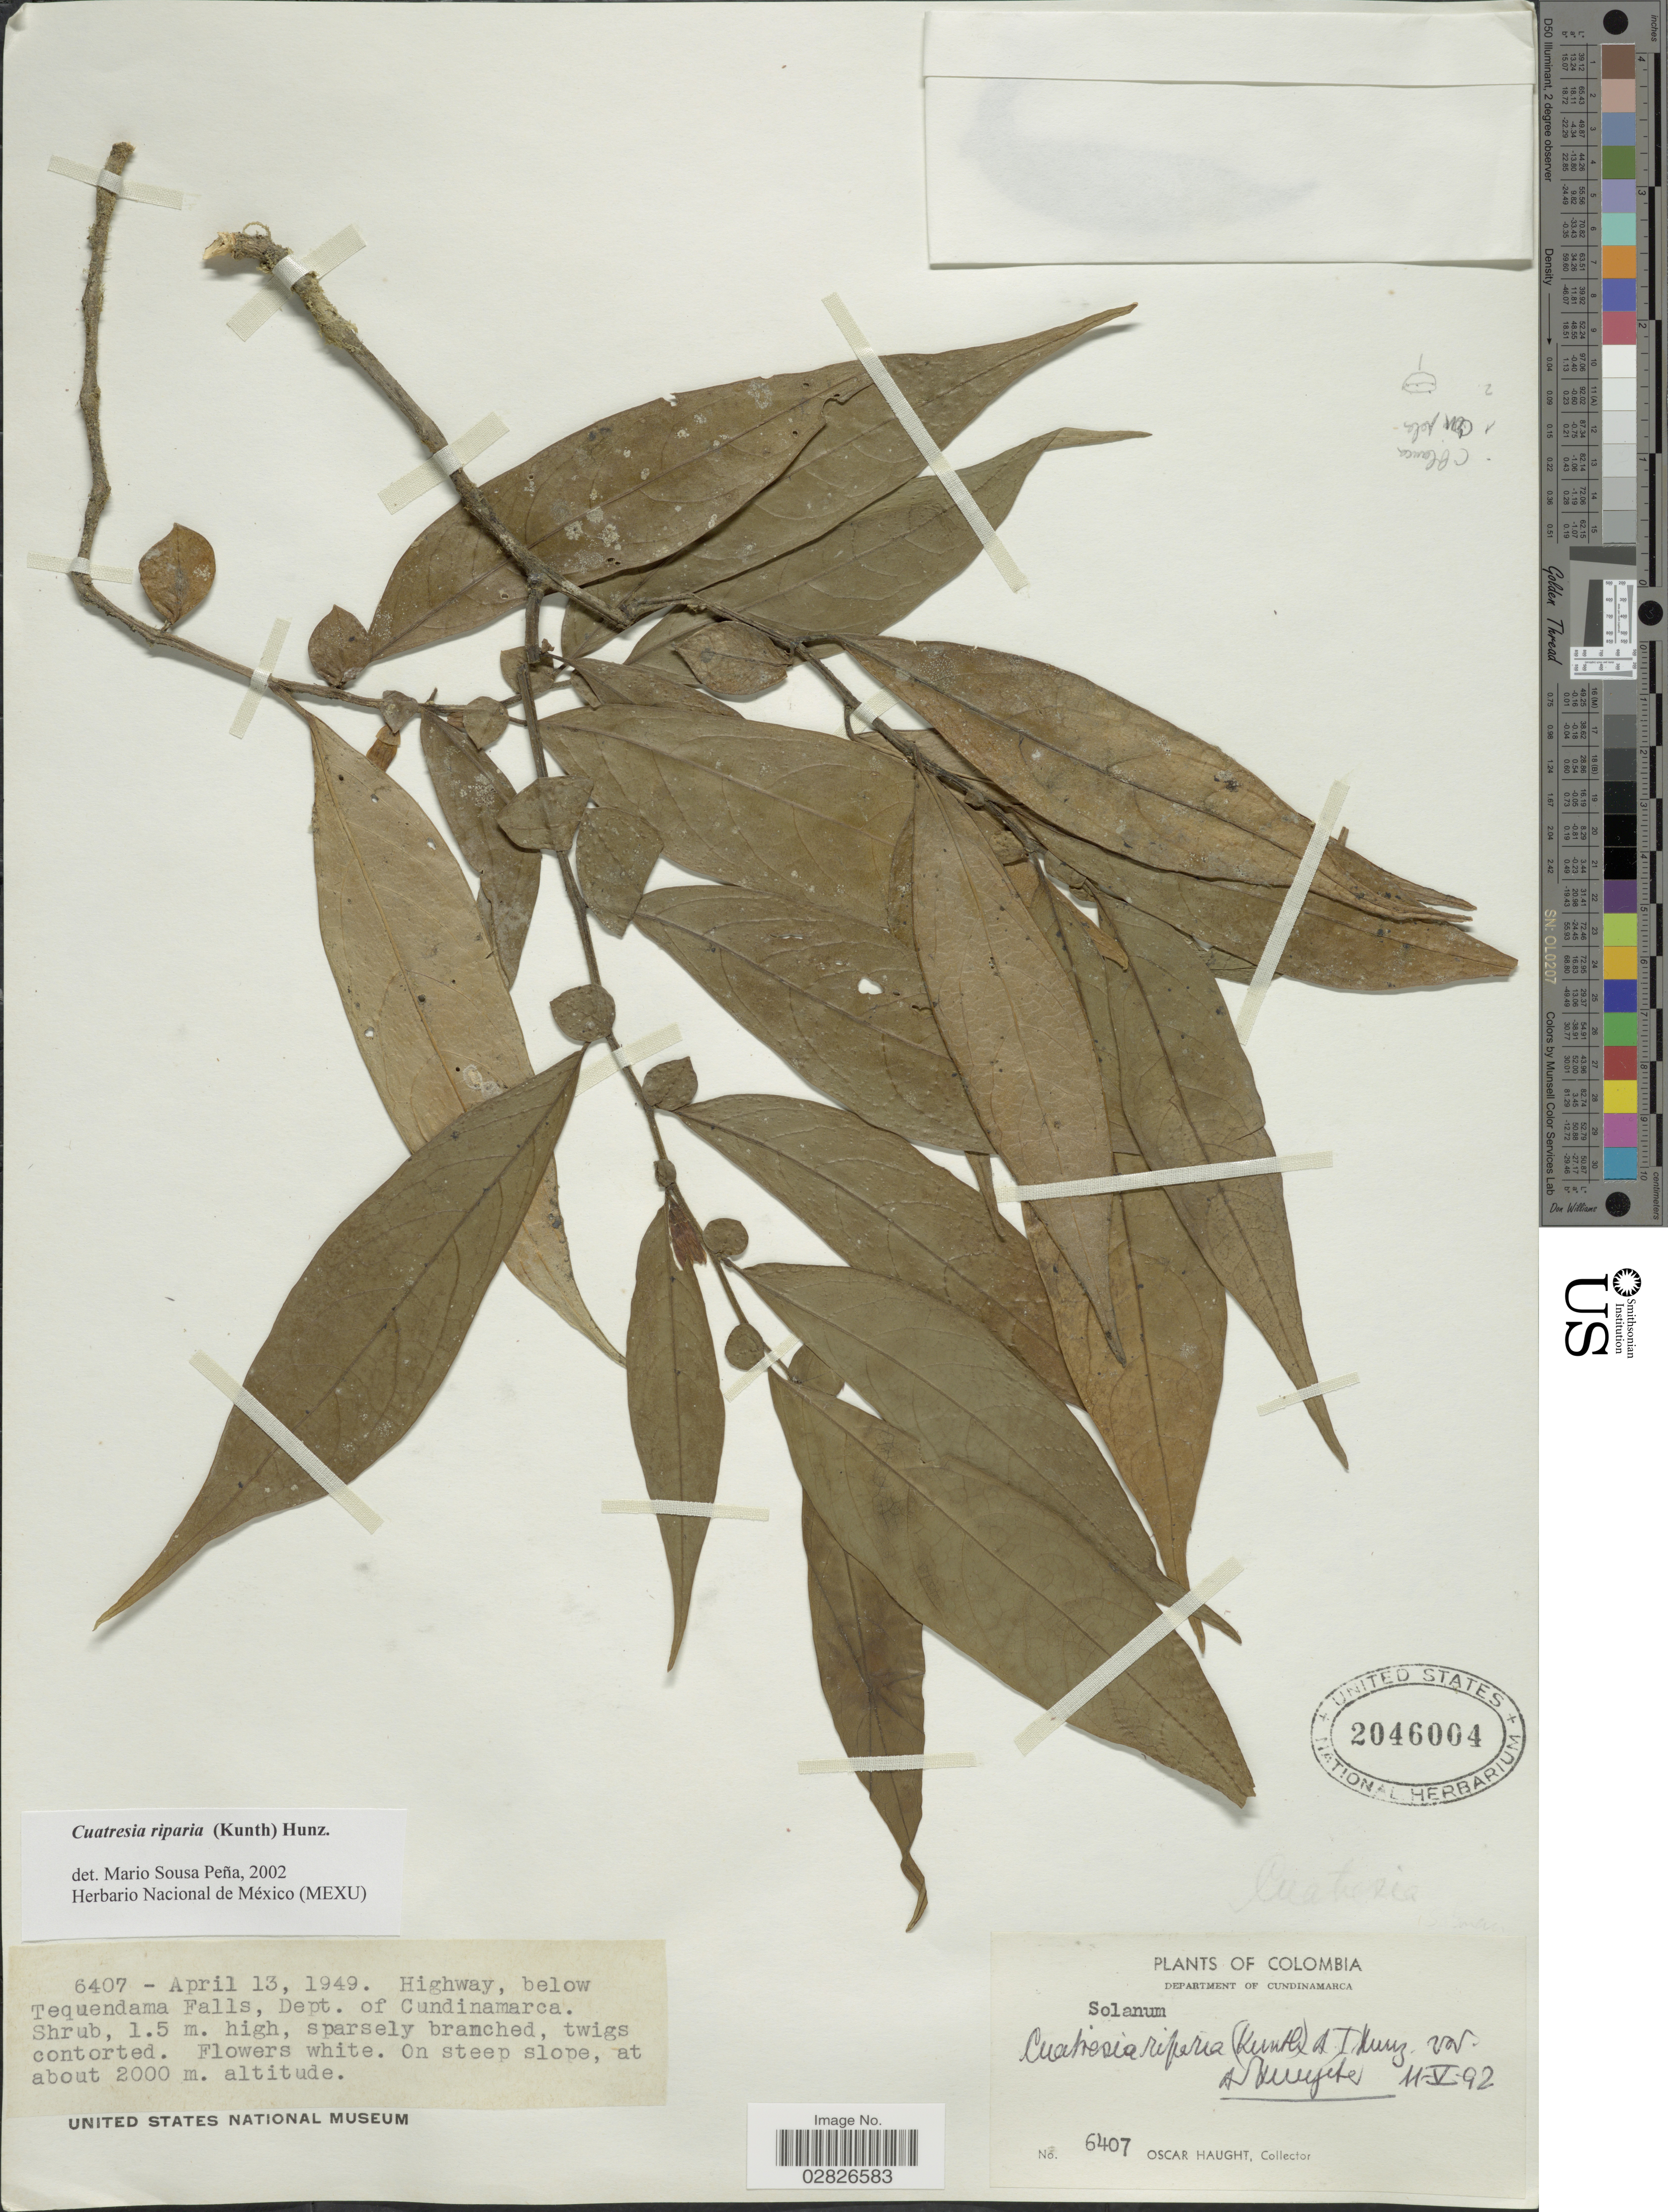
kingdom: Plantae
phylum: Tracheophyta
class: Magnoliopsida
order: Solanales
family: Solanaceae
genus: Cuatresia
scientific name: Cuatresia riparia var. riparia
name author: (Kunth) Hunz.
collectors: O. L. Haught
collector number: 6407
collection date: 1949-04-13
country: Colombia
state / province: Cundinamarca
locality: Highway, below Tequendama Falls, Dept. of Cundinamarca.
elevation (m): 2000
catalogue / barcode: US 2046004